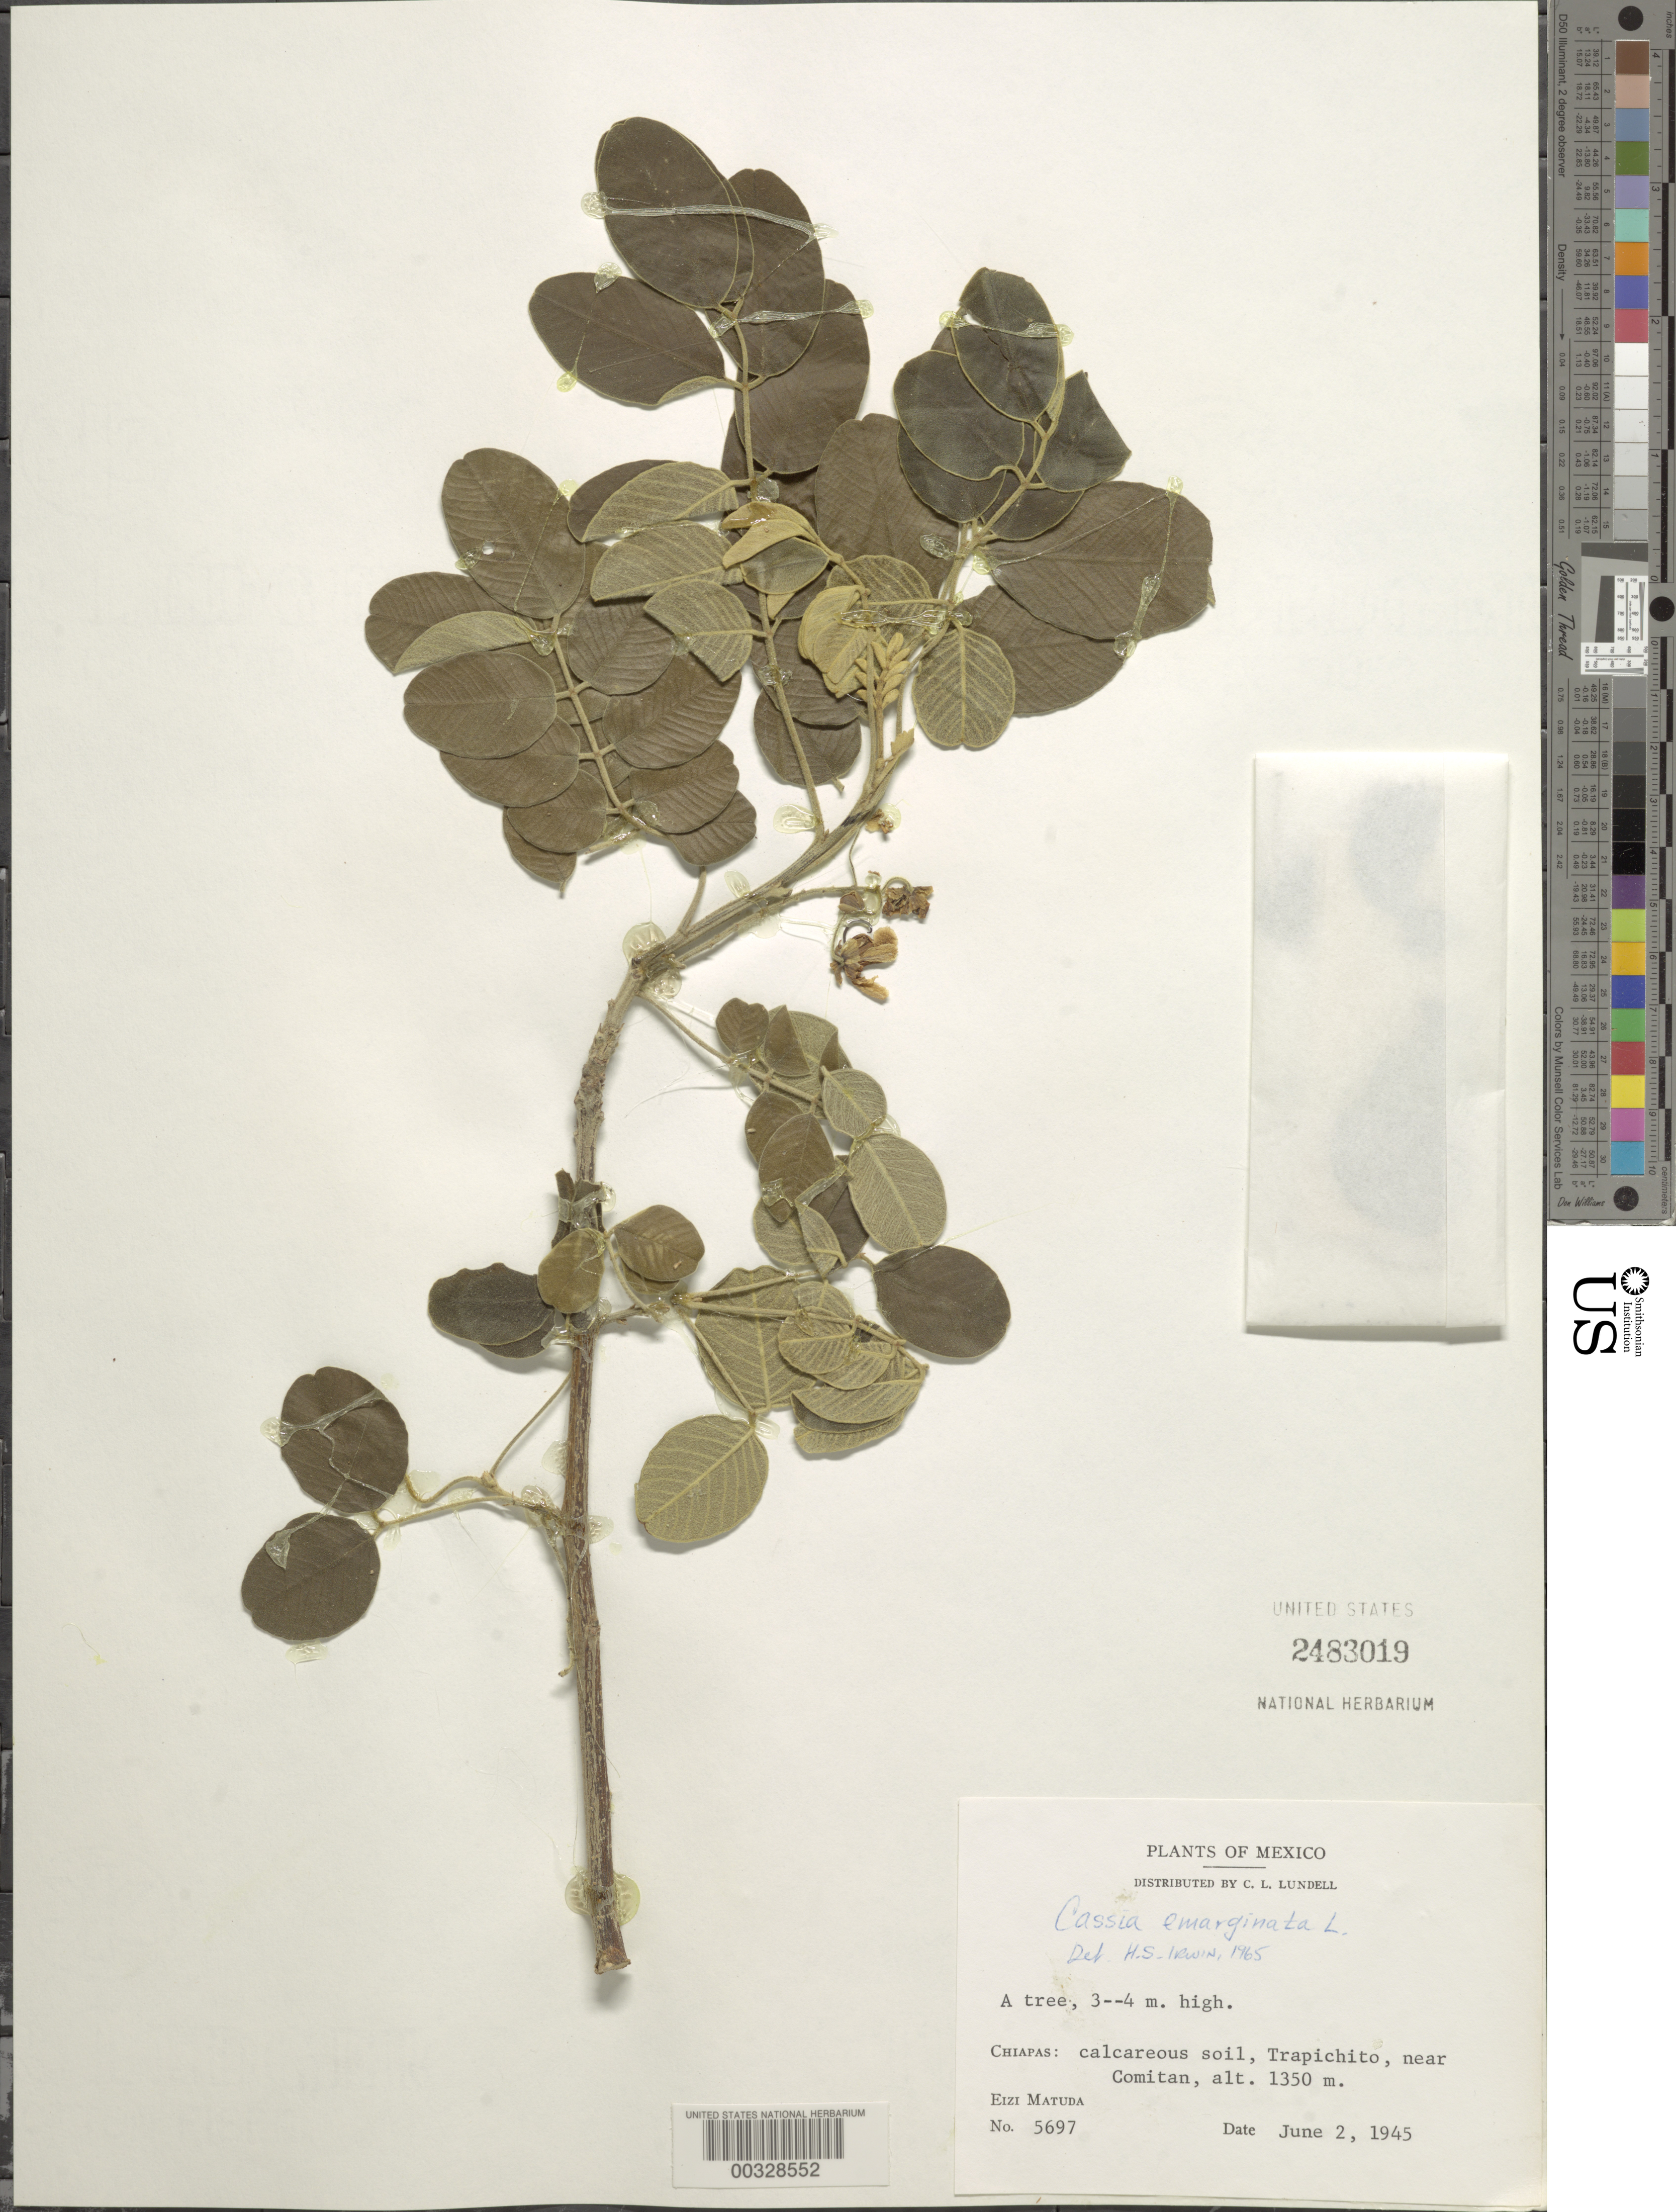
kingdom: Plantae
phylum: Tracheophyta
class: Magnoliopsida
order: Fabales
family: Fabaceae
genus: Senna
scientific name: Senna emarginata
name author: L.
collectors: E. Matuda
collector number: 5697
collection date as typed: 02 Jun 1945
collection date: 1945-06-02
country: Mexico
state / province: Chiapas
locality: Trapichito, near Comitan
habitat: Calcareous soil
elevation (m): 1350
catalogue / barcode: US 2483019